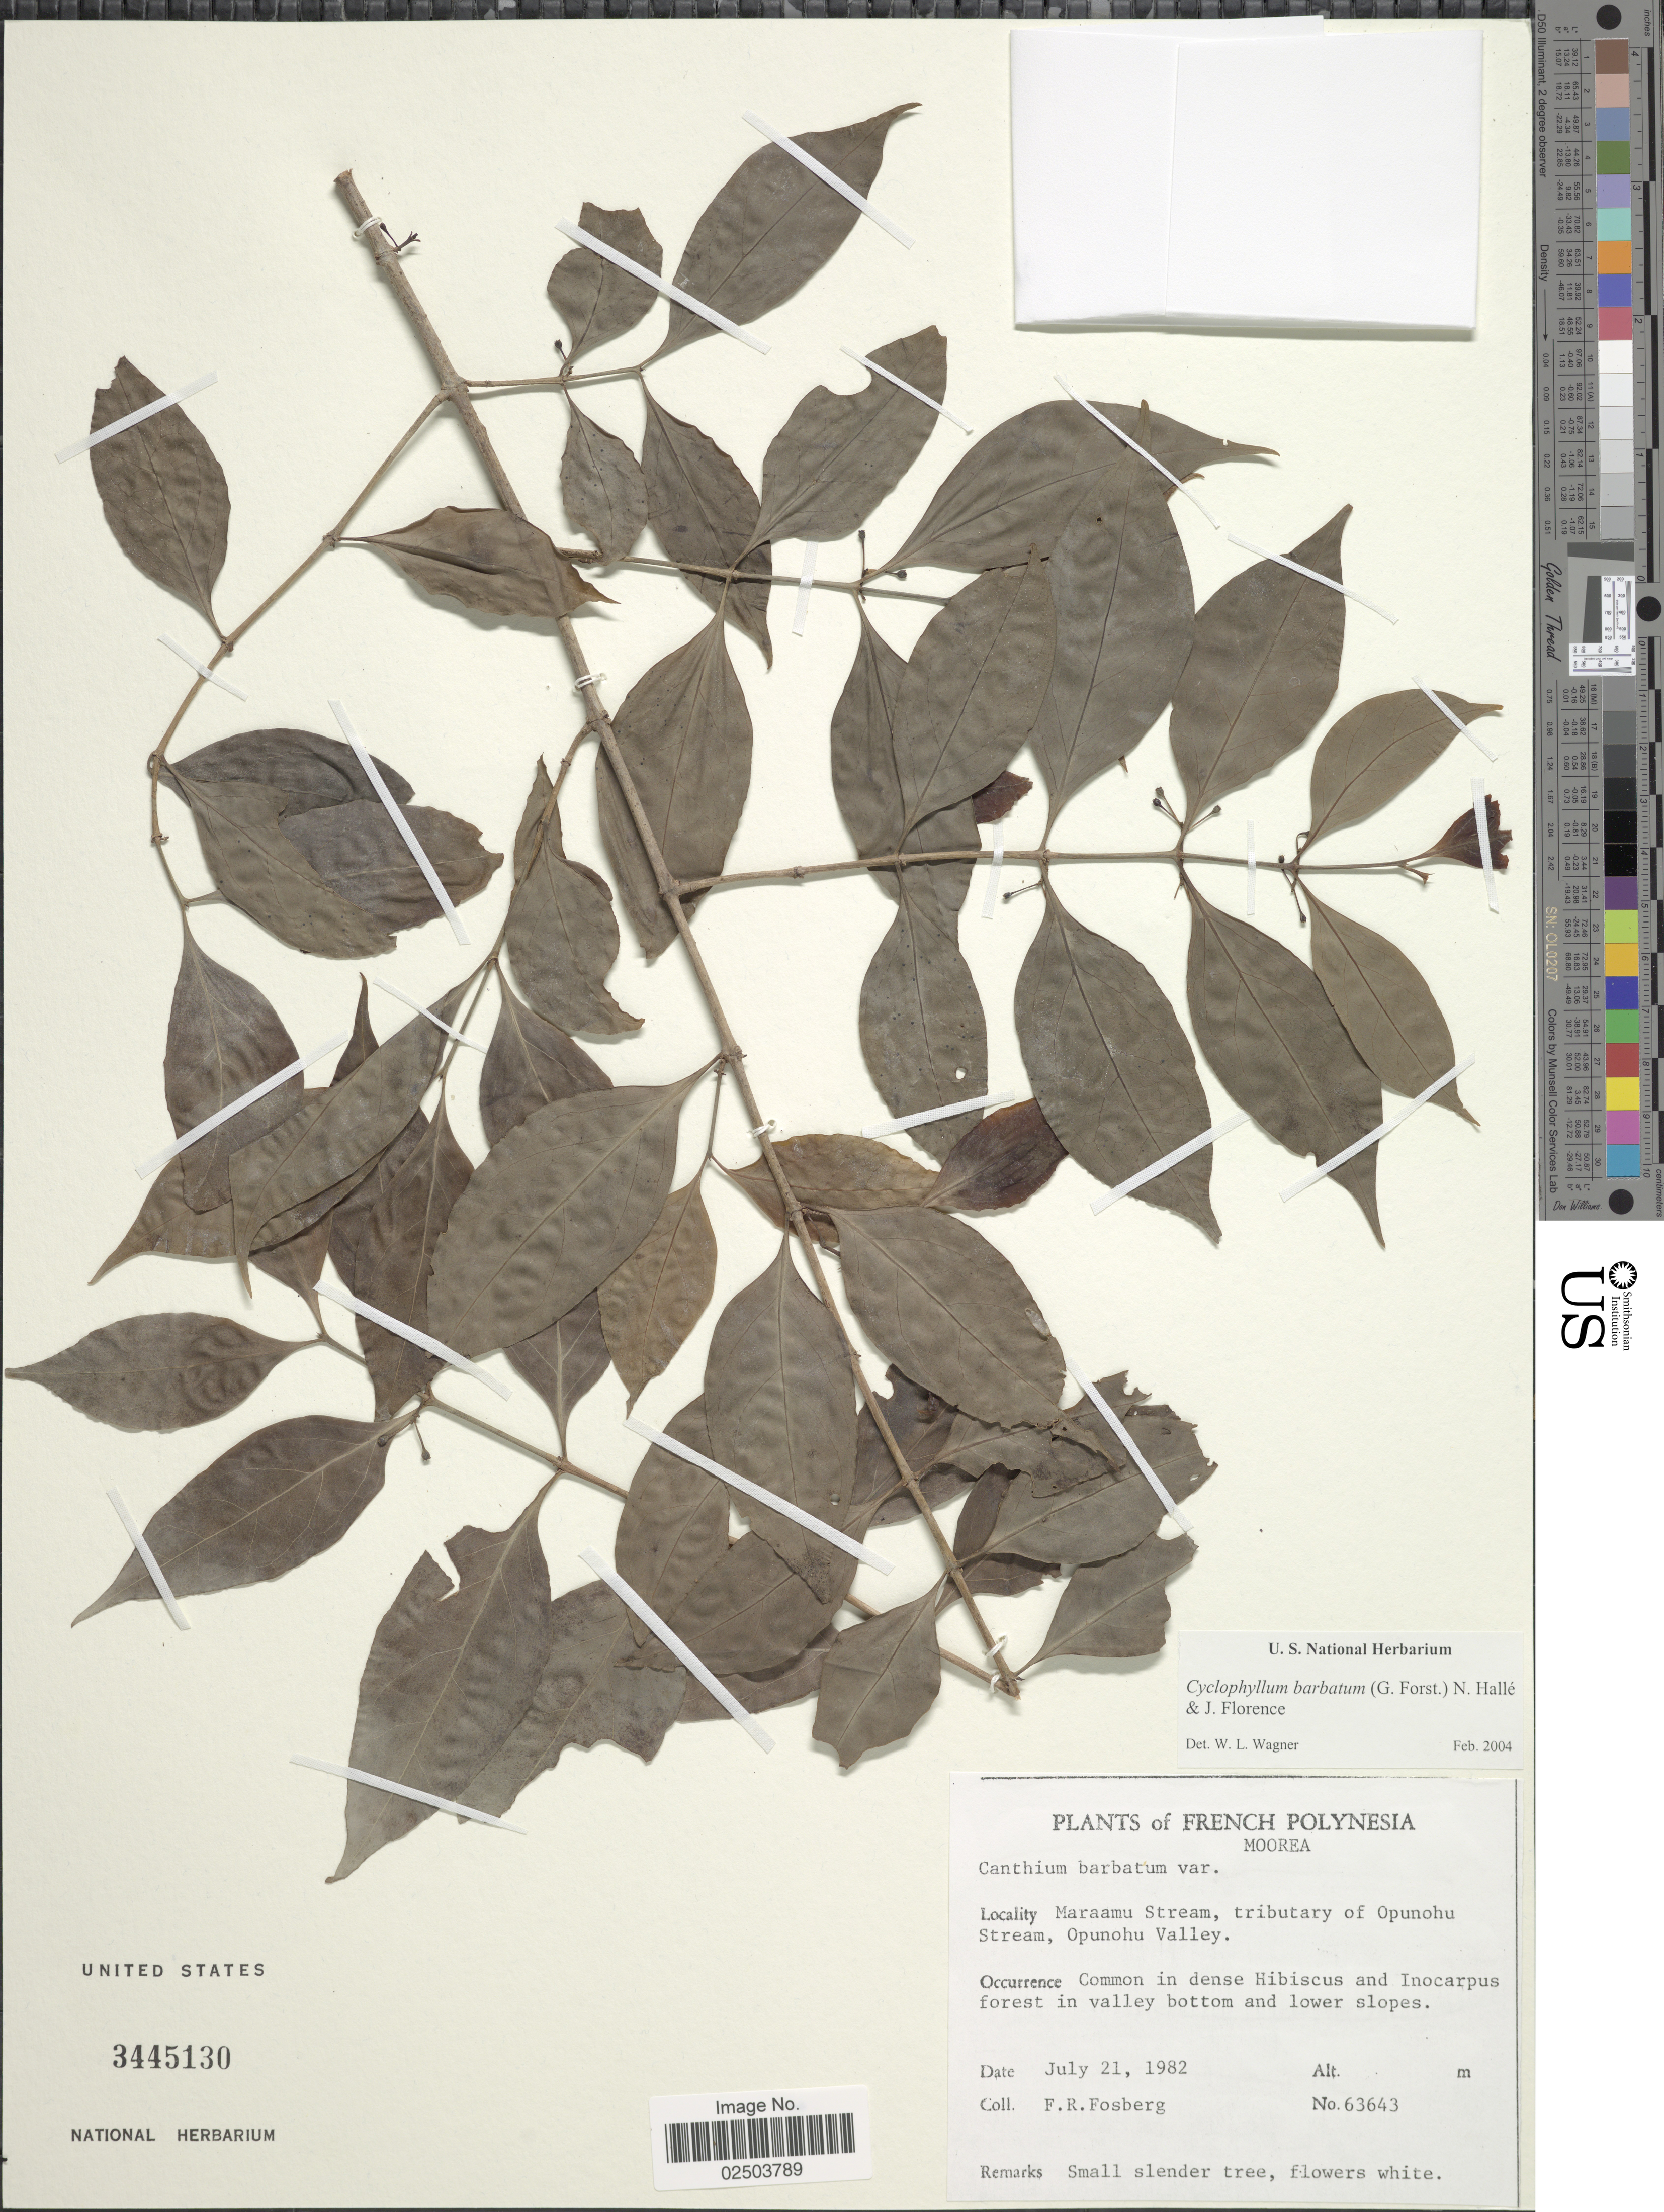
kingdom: Plantae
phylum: Tracheophyta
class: Magnoliopsida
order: Gentianales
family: Rubiaceae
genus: Cyclophyllum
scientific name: Cyclophyllum barbatum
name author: (G. Forst.) N. Hallé & J. Florence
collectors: F. R. Fosberg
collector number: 63643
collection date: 1982-07-21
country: French Polynesia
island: Moorea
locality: Moorea. Maraamu Stream, tributary of Opunohu Stream, Opunohu Valley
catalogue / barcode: US 3445130